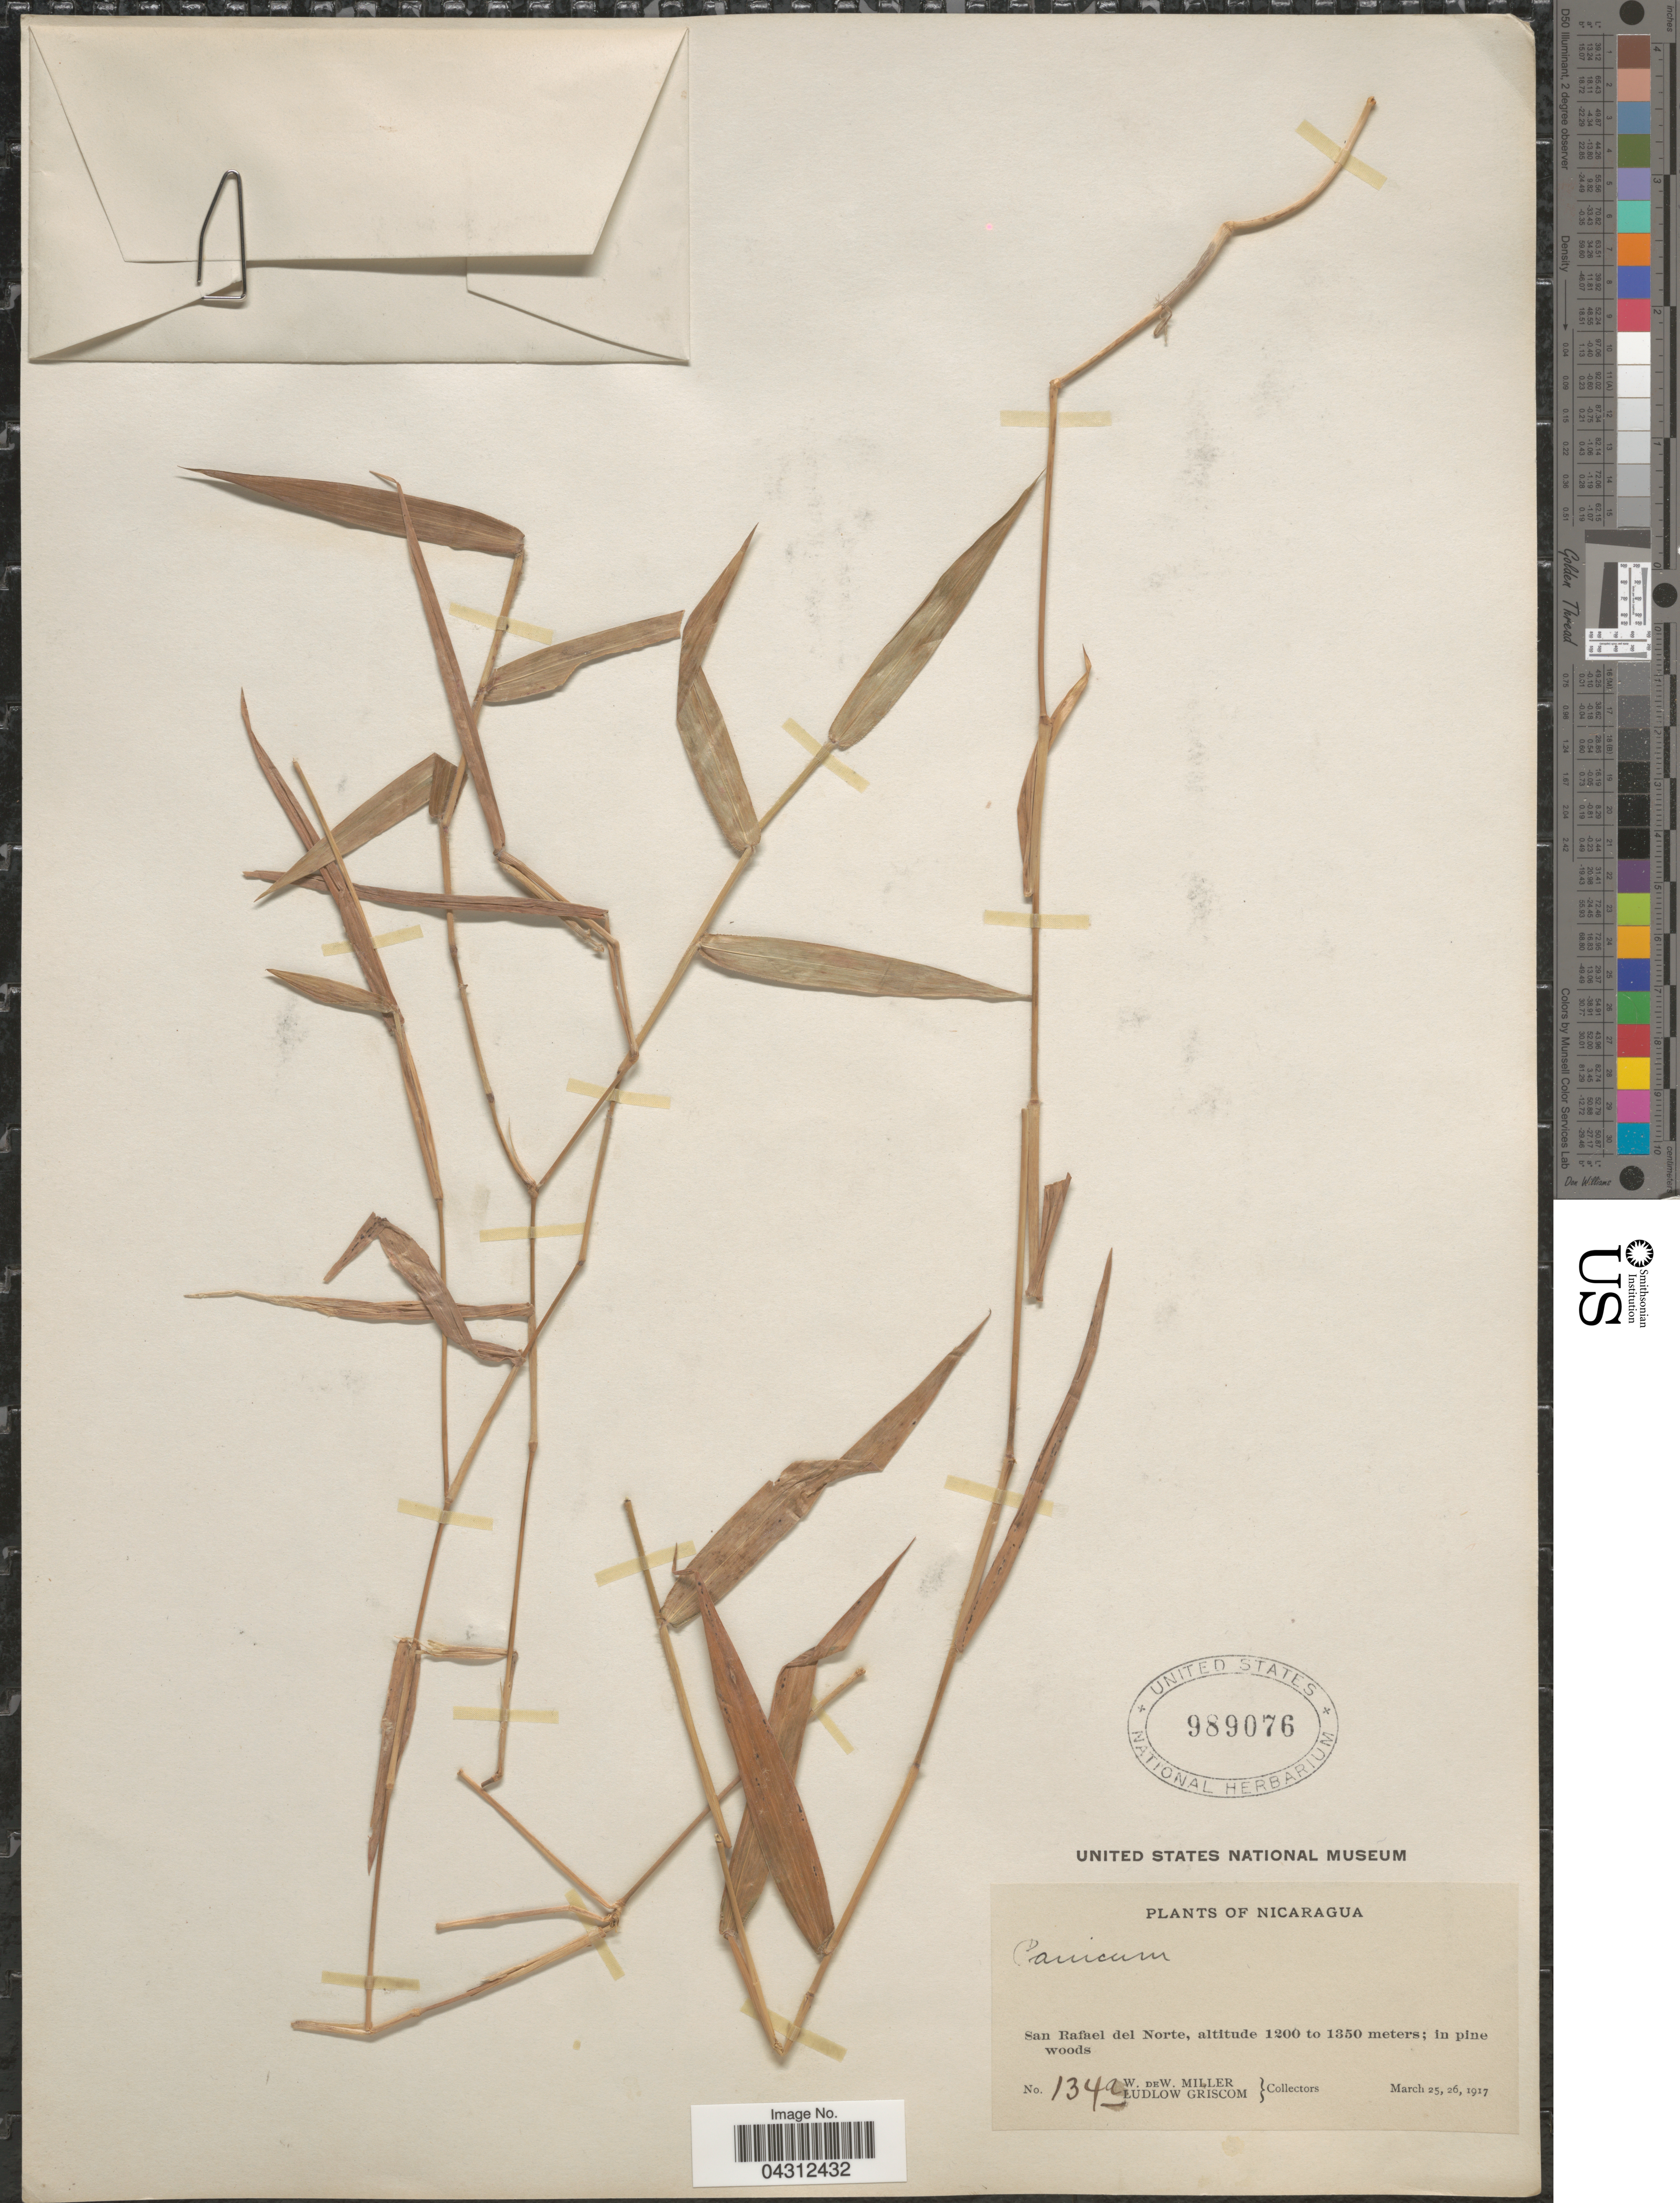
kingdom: Plantae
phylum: Tracheophyta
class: Liliopsida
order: Poales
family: Poaceae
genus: Panicum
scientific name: Panicum sp.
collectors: W. Miller & L. Griscom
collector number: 134a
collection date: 1917-03-25/1917-03-26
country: Nicaragua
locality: San Rafael del Norte.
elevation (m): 1200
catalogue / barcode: US 989076